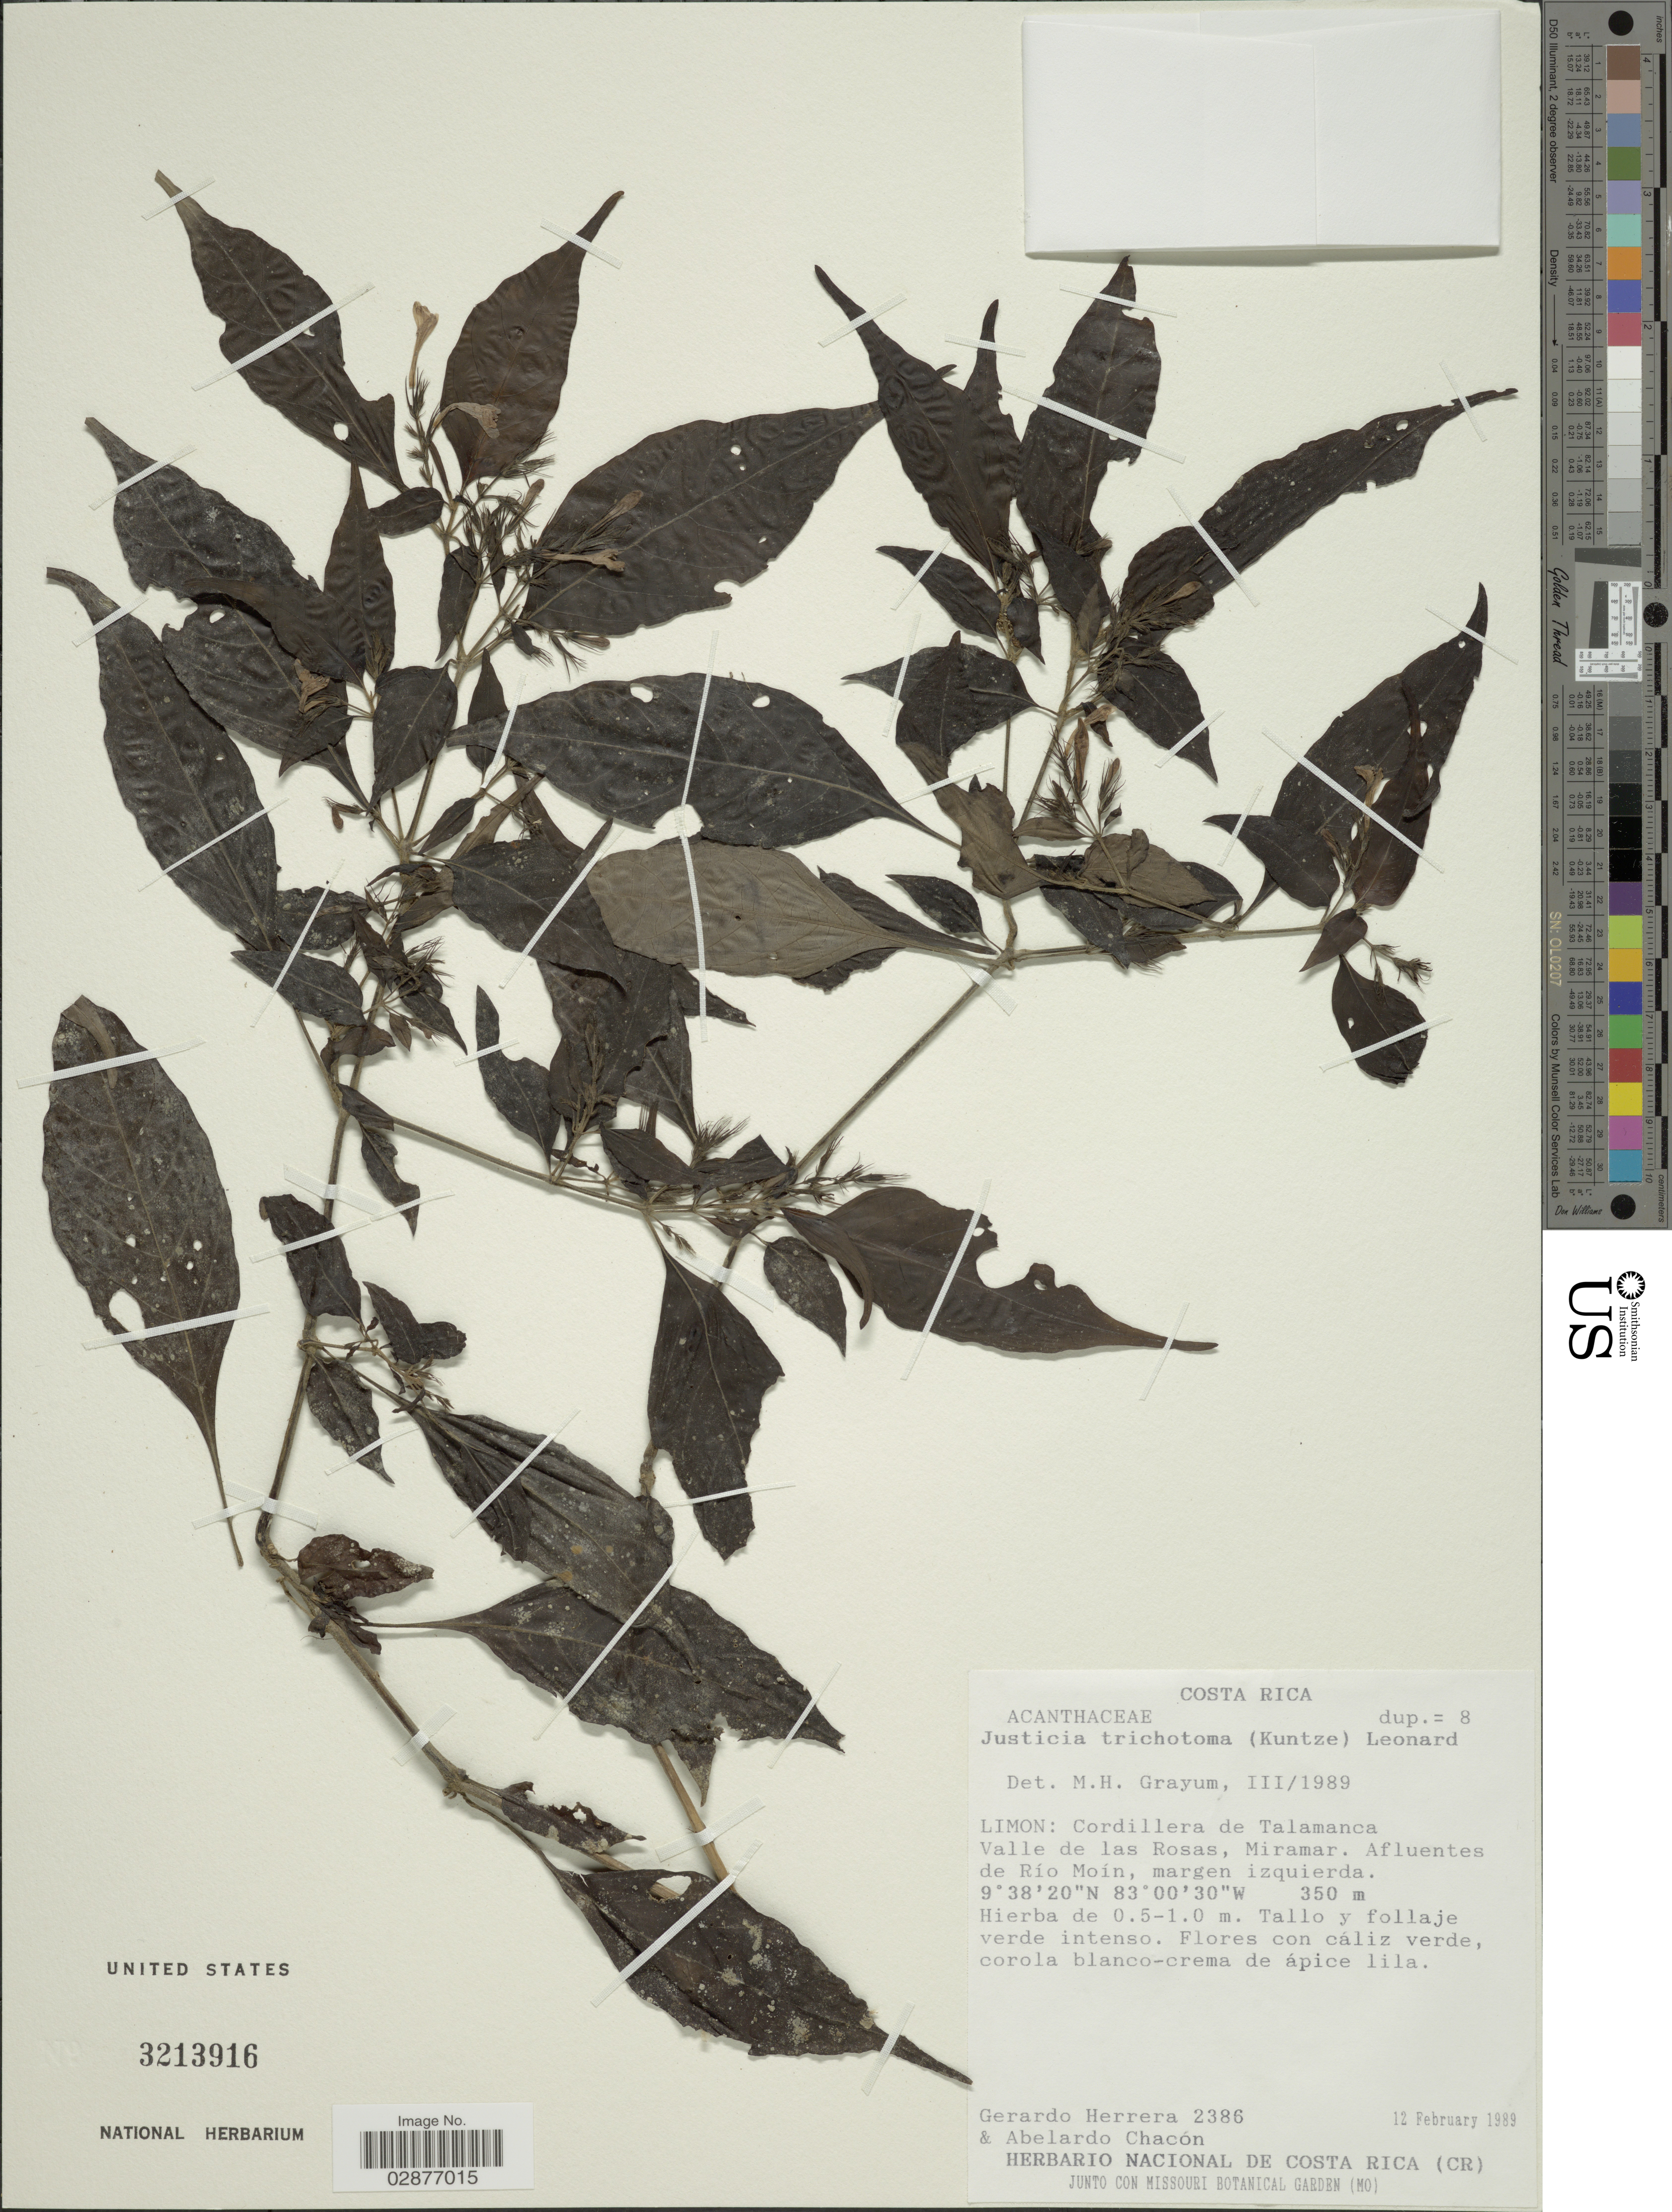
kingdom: Plantae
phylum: Tracheophyta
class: Magnoliopsida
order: Lamiales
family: Acanthaceae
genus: Justicia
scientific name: Justicia trichotoma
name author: (Kuntze) Leonard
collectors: G. Herrera & A. Chacon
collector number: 2386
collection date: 1989-02-12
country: Costa Rica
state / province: Limón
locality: Cordillera de Talamanca. Valle de las Rosas, Miramar. Afluentes de Río Moin.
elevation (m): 350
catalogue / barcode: US 3213916